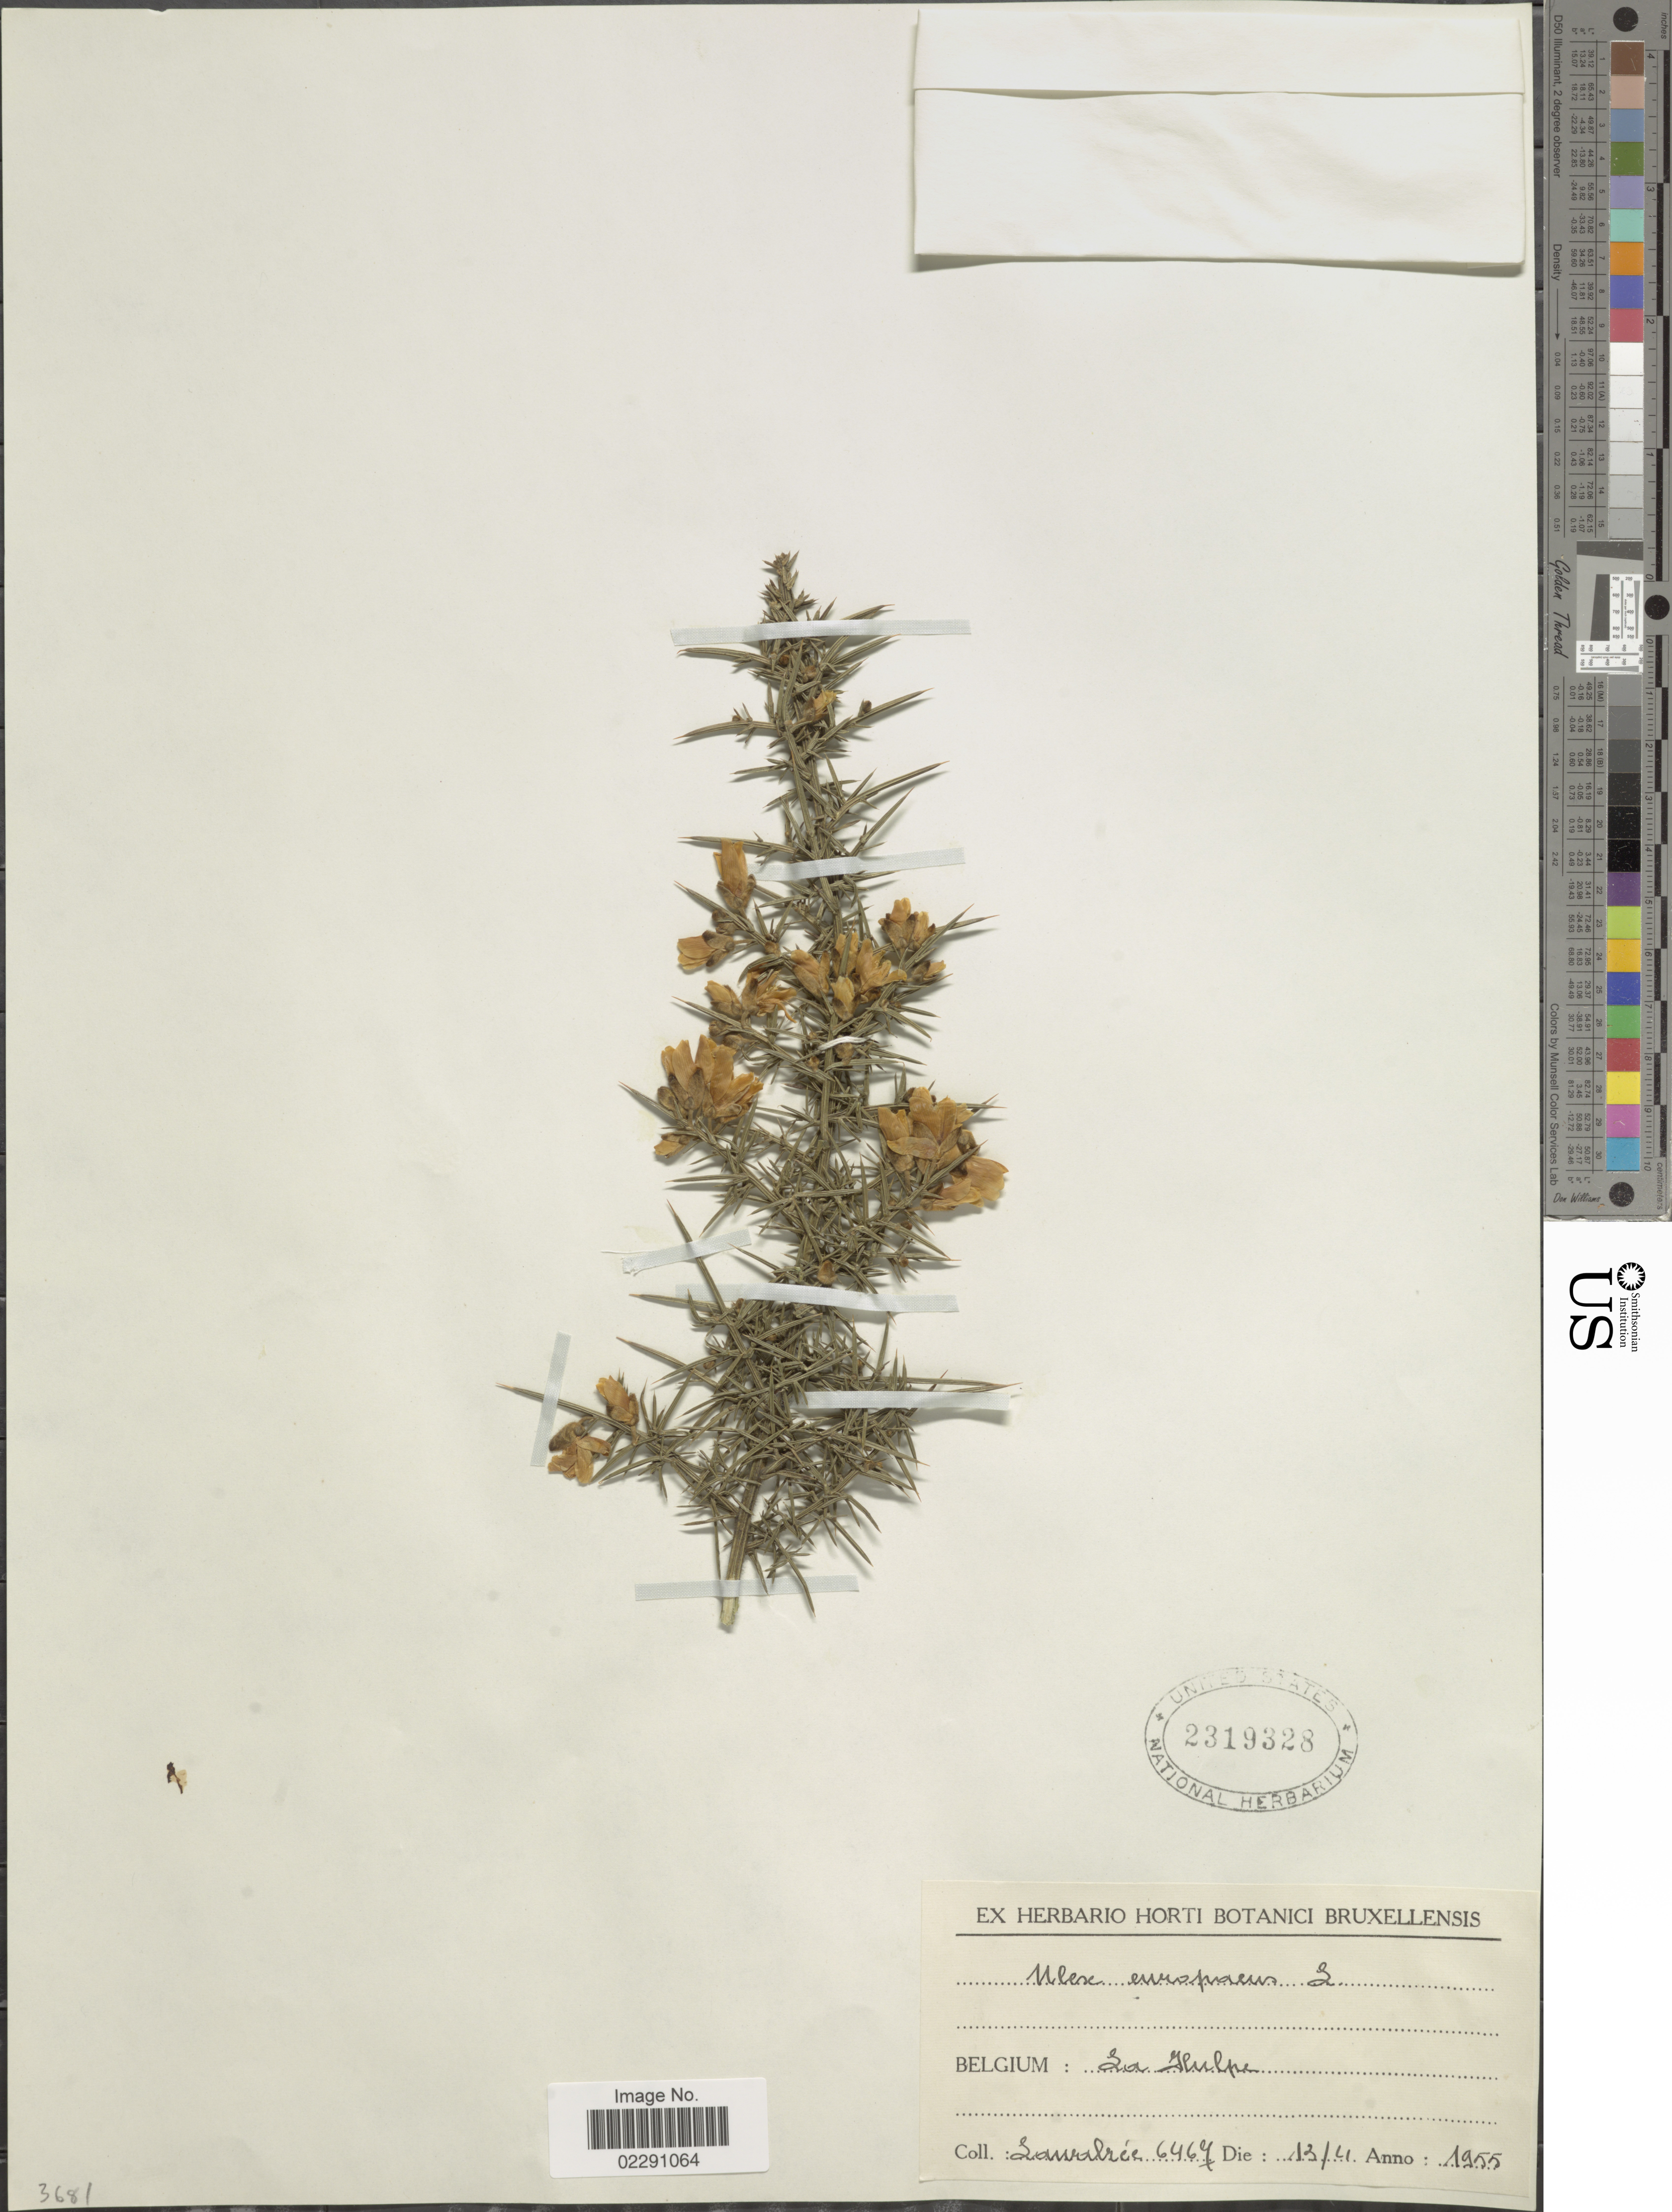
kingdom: Plantae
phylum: Tracheophyta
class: Magnoliopsida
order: Fabales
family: Fabaceae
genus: Ulex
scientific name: Ulex europaeus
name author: L.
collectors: Louvalrée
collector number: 6467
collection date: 1955-04-13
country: Belgium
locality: La Hulpe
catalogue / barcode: US 2319328